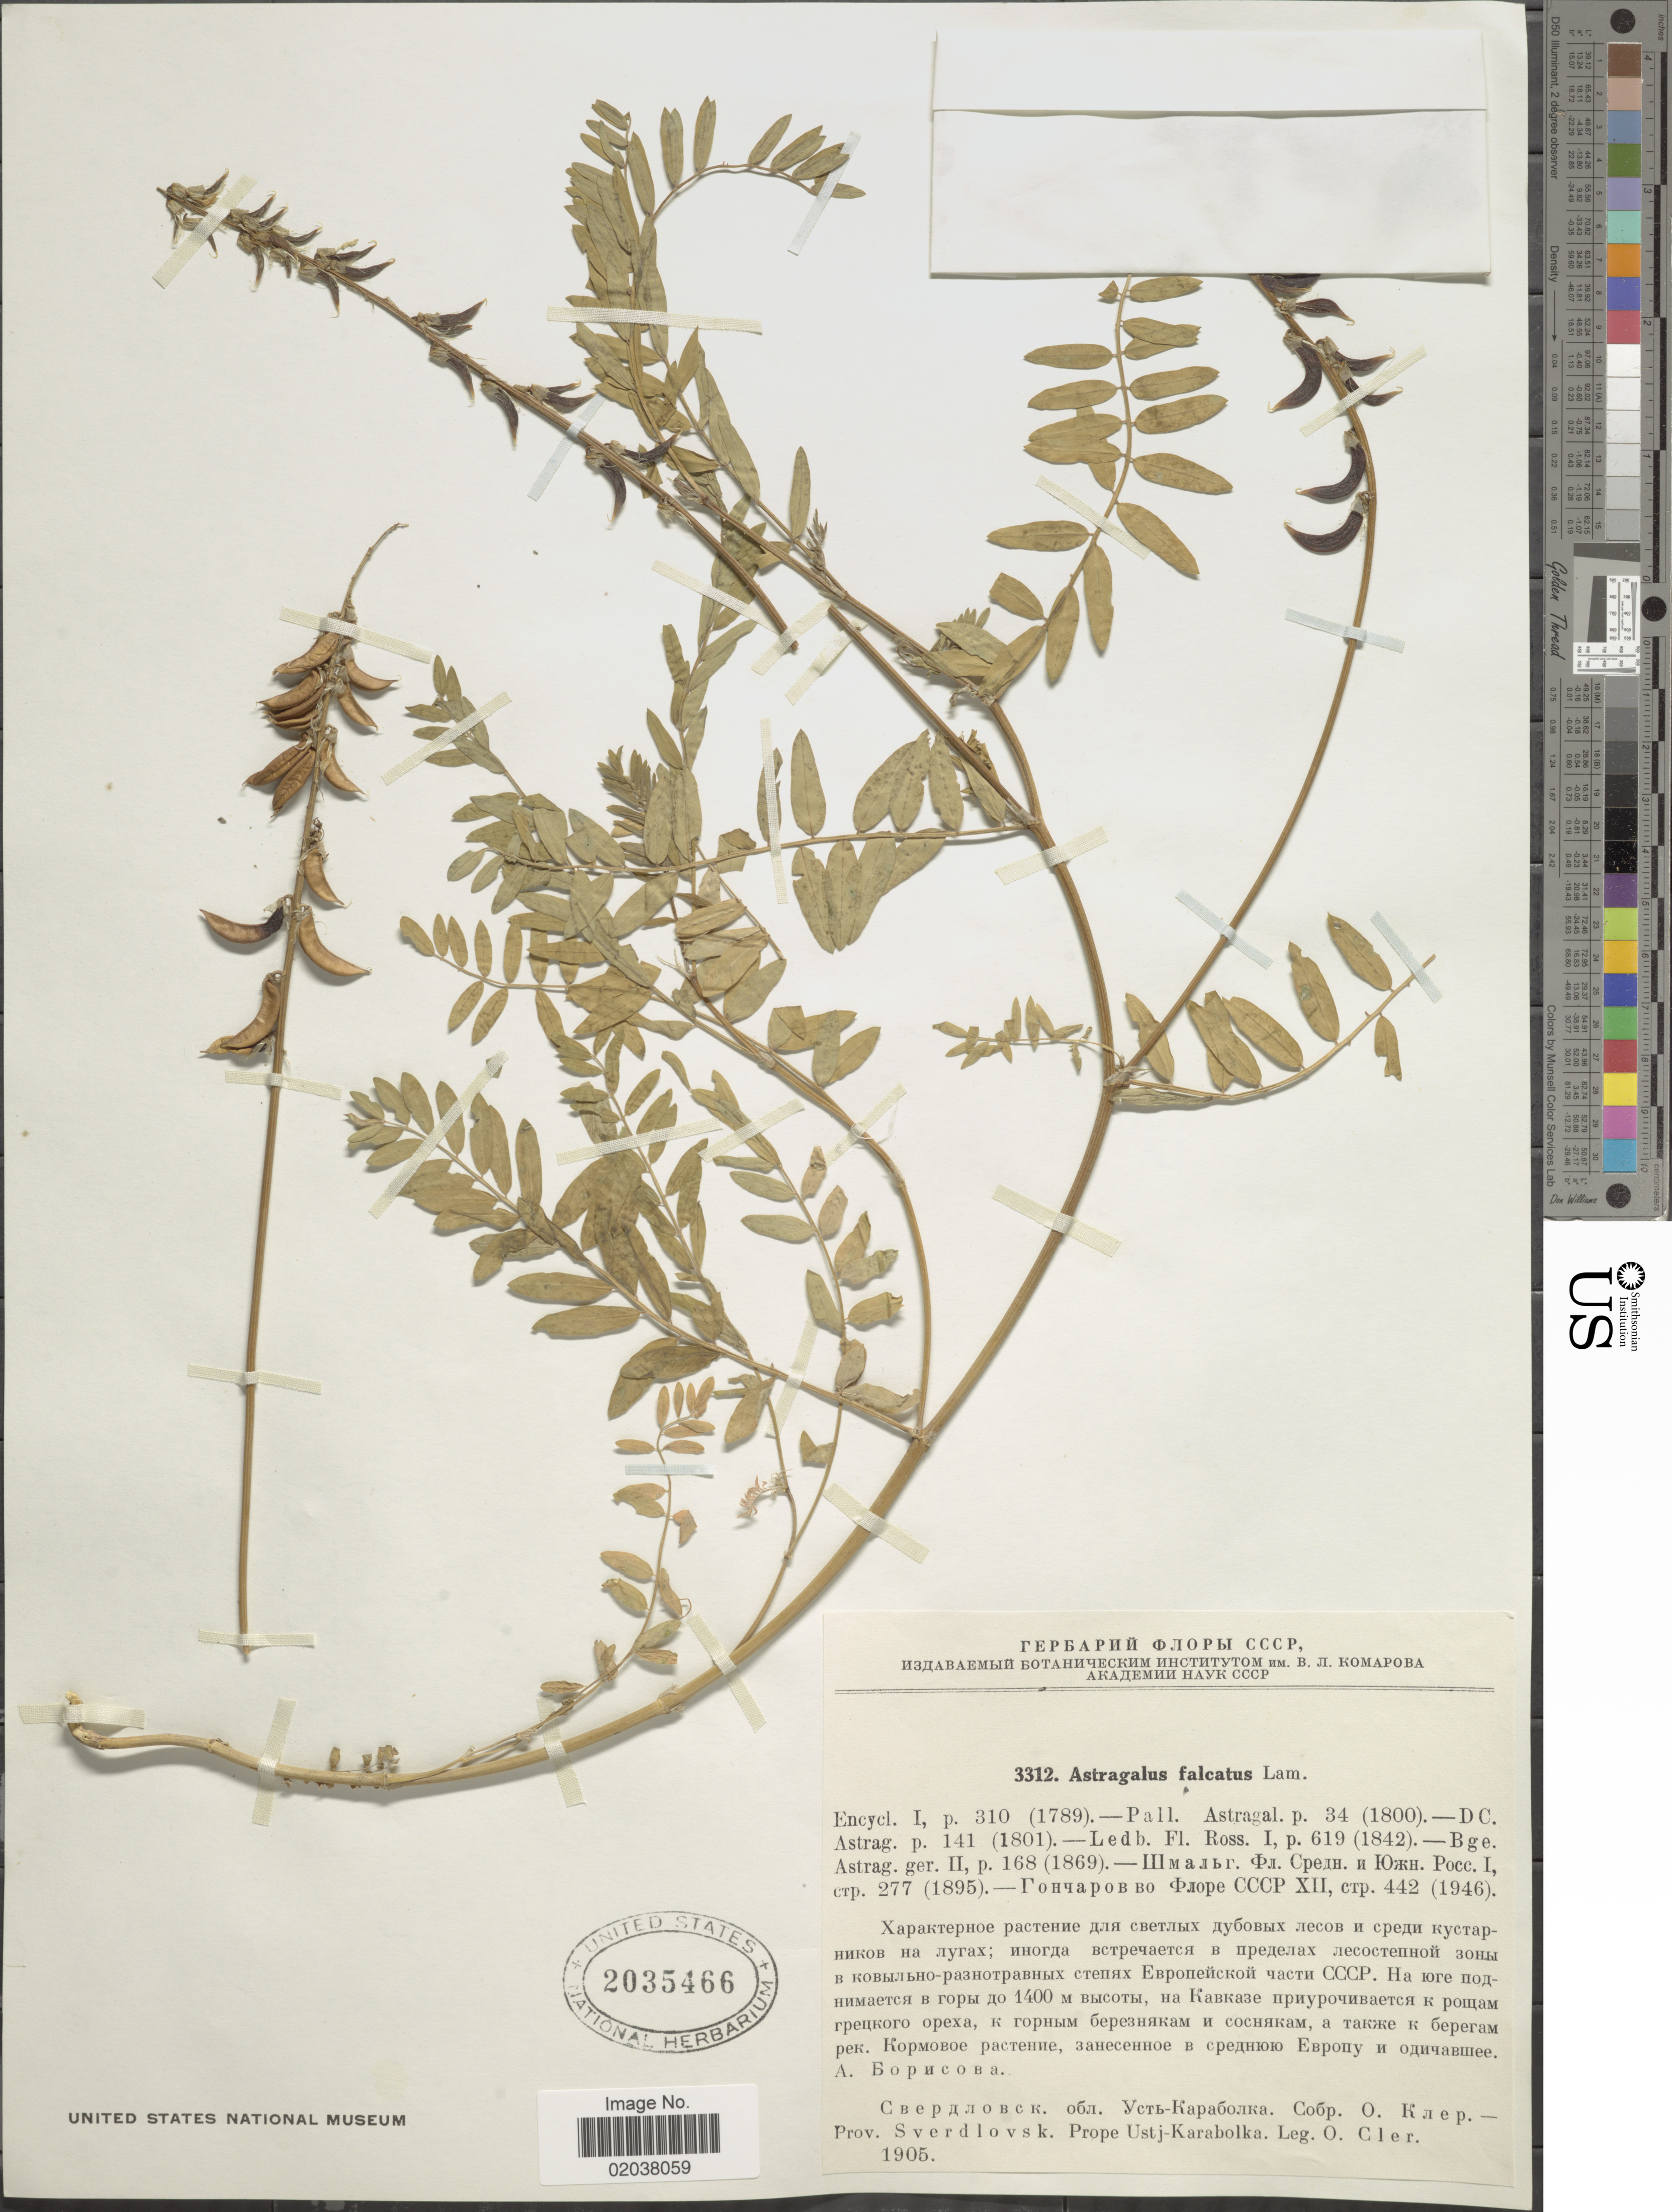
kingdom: Plantae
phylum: Tracheophyta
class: Magnoliopsida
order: Fabales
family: Fabaceae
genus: Astragalus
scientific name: Astragalus falcatus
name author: Lam.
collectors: O. Cler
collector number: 3312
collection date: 1905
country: Russian Federation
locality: Prov. Sverdlovsk. Prope Ustj-Karabolka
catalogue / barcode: US 2035466